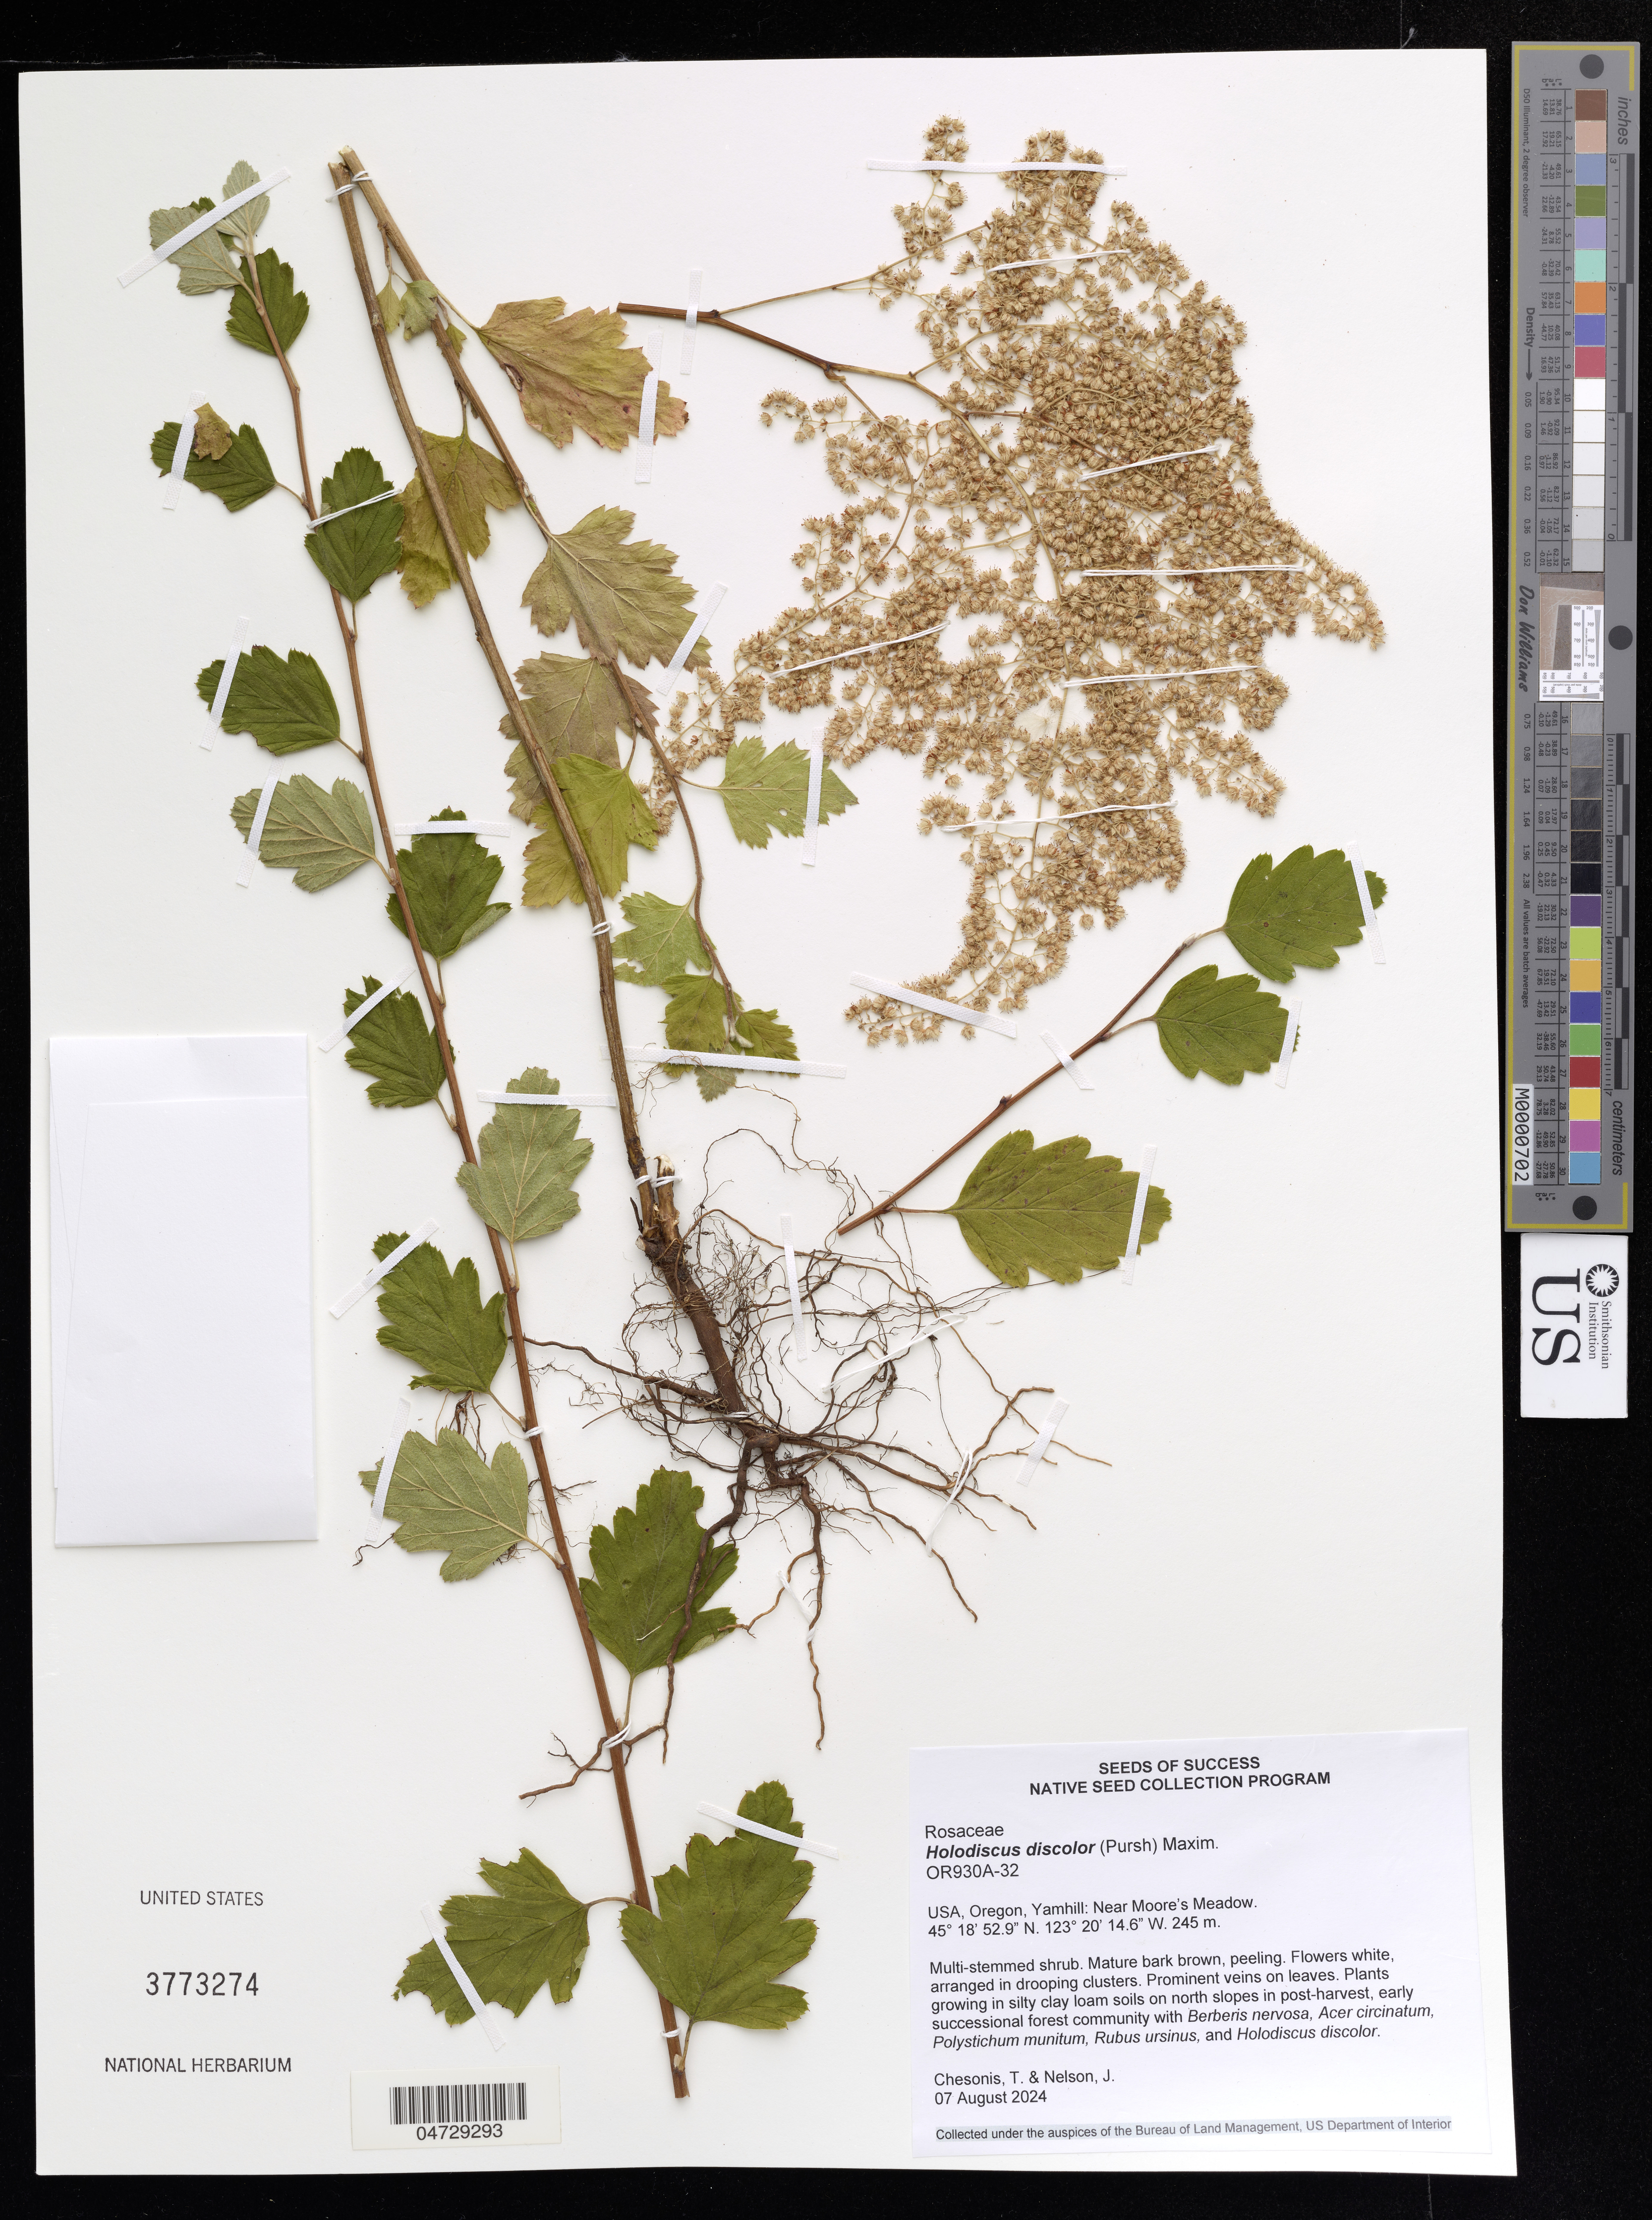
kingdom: Plantae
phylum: Tracheophyta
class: Magnoliopsida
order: Rosales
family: Rosaceae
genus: Holodiscus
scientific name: Holodiscus discolor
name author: (Pursh) Maxim.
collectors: T. Chesonis & J. Nelson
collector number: OR930A-32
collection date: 2024-08-07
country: United States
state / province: Oregon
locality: Yamhill: Near Moore's Meadow.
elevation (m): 245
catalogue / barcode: US 3773274